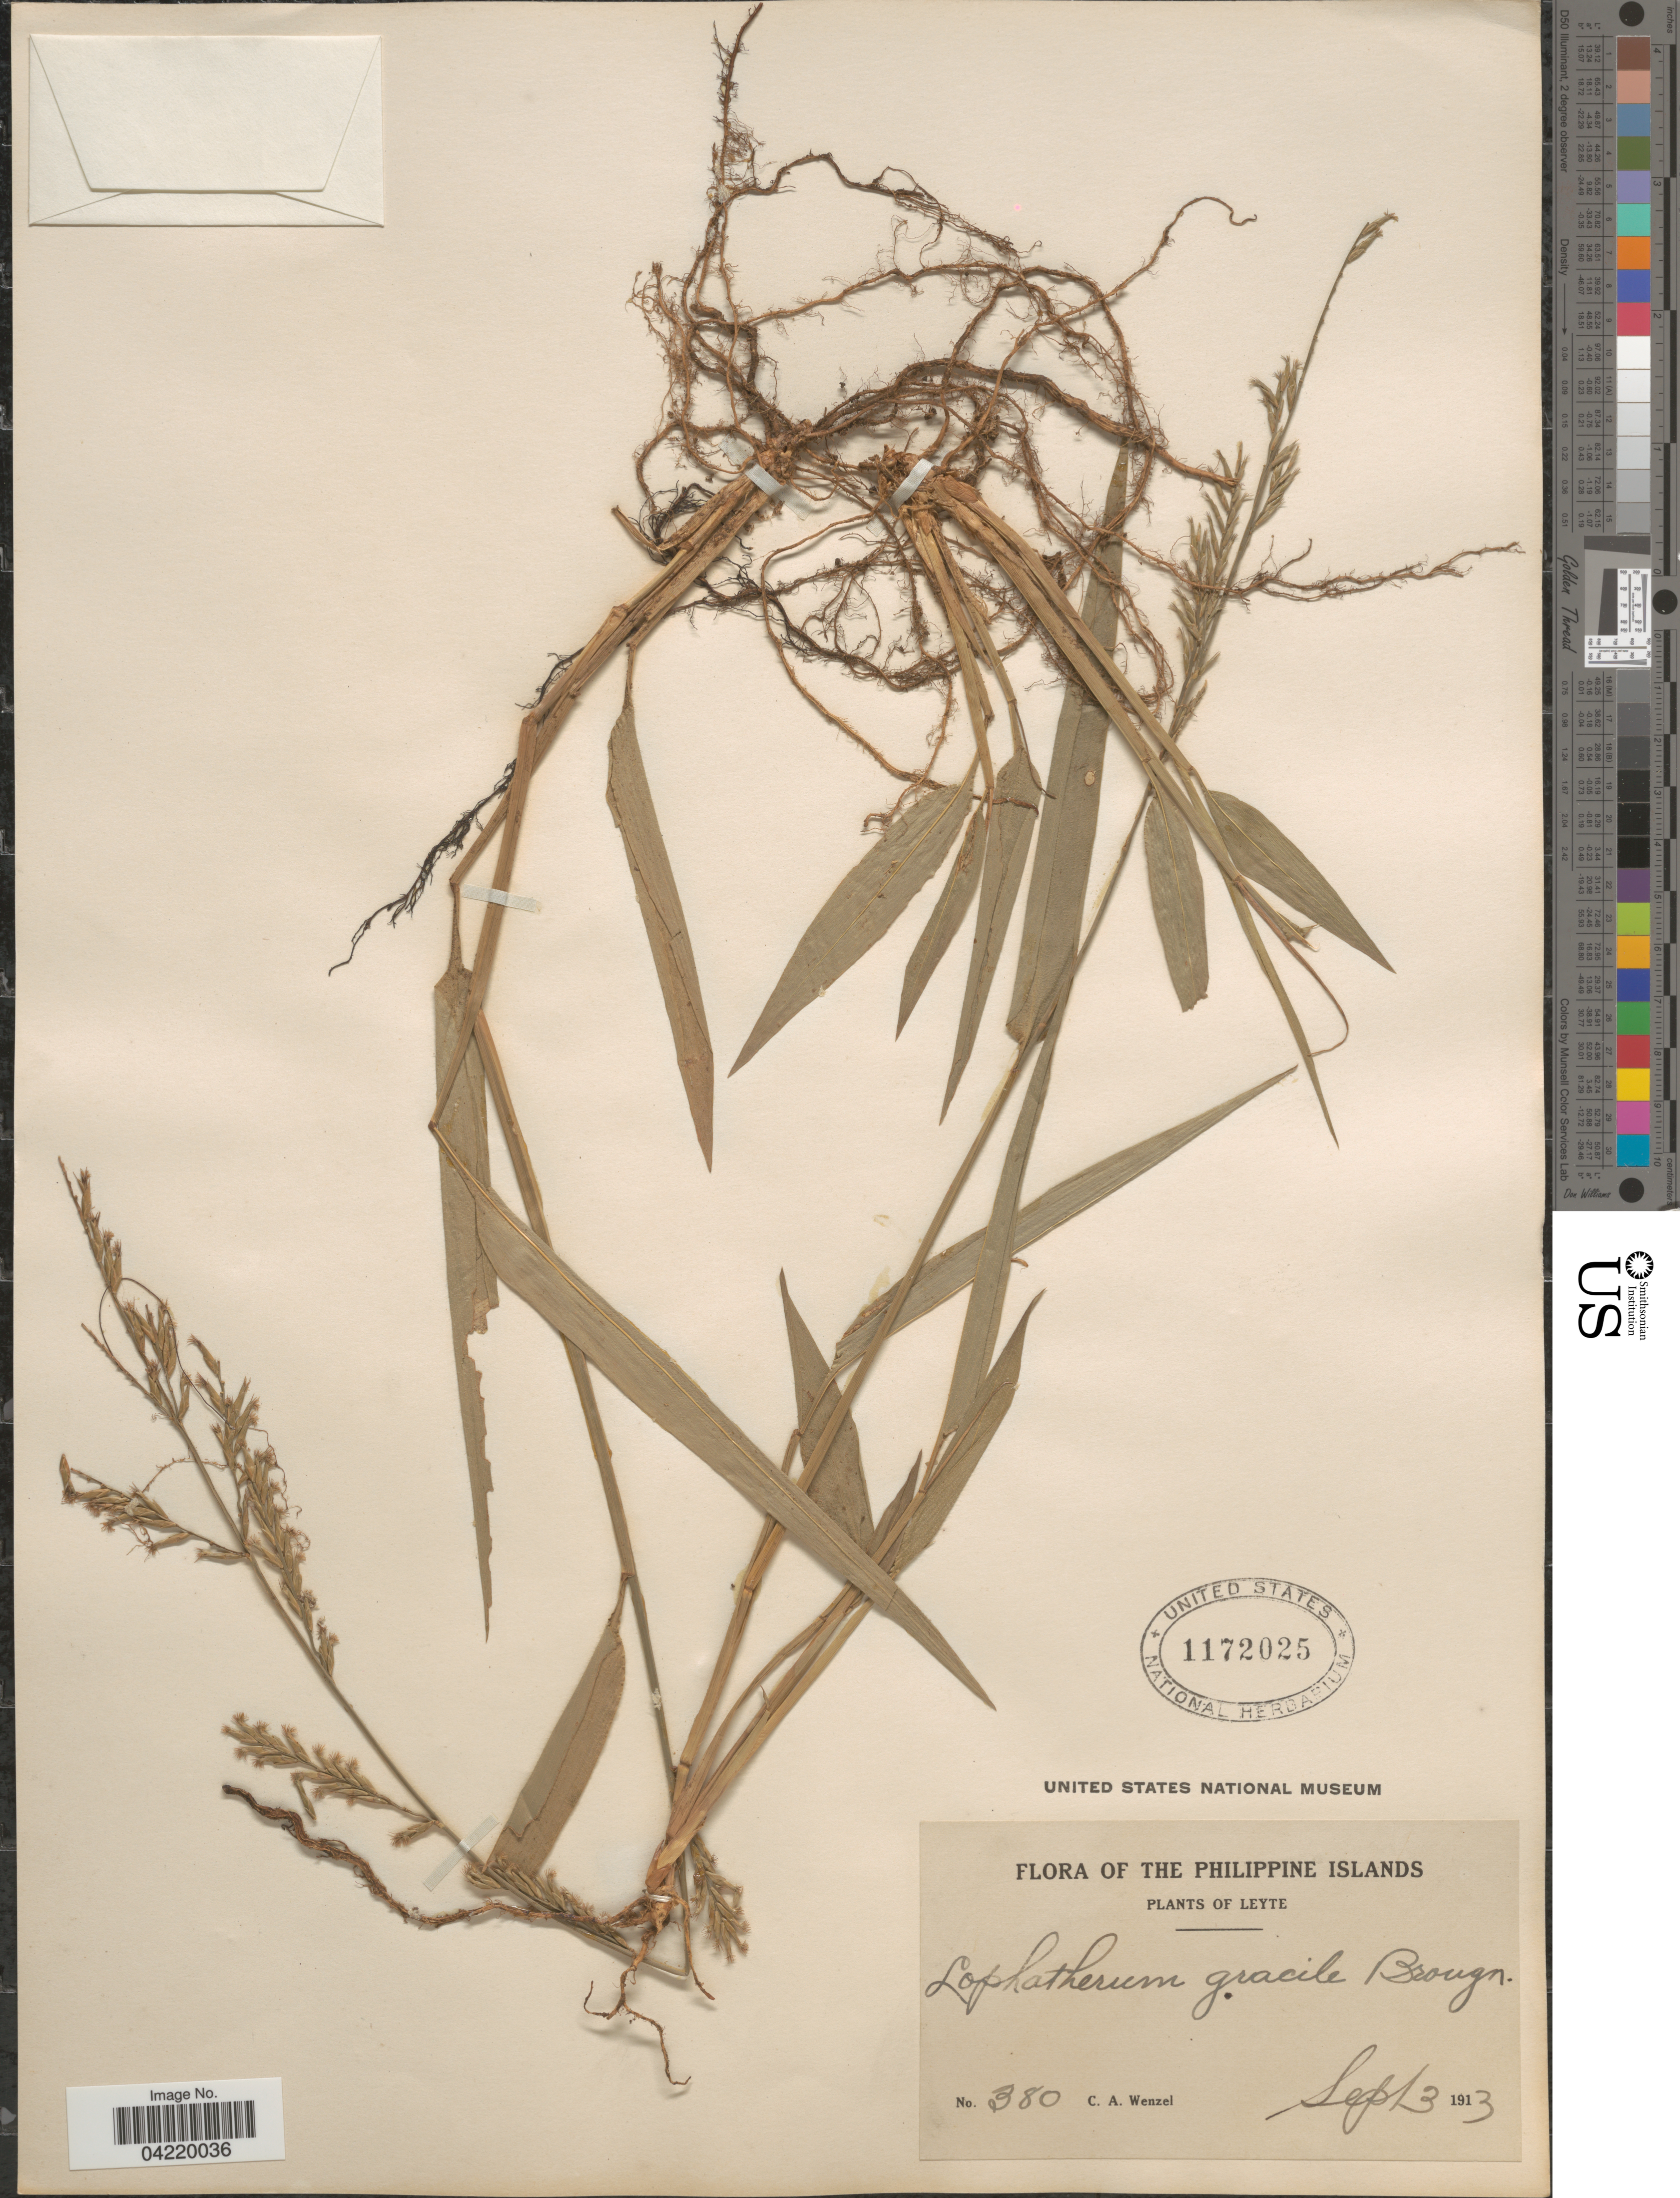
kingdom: Plantae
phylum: Tracheophyta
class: Liliopsida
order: Poales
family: Poaceae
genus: Lophatherum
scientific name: Lophatherum gracile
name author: Brongn.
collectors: C. Wenzel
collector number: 380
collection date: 1913-09-13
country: Philippines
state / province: Eastern Visayas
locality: Philippine Islands. Leyte.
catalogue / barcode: US 1172025